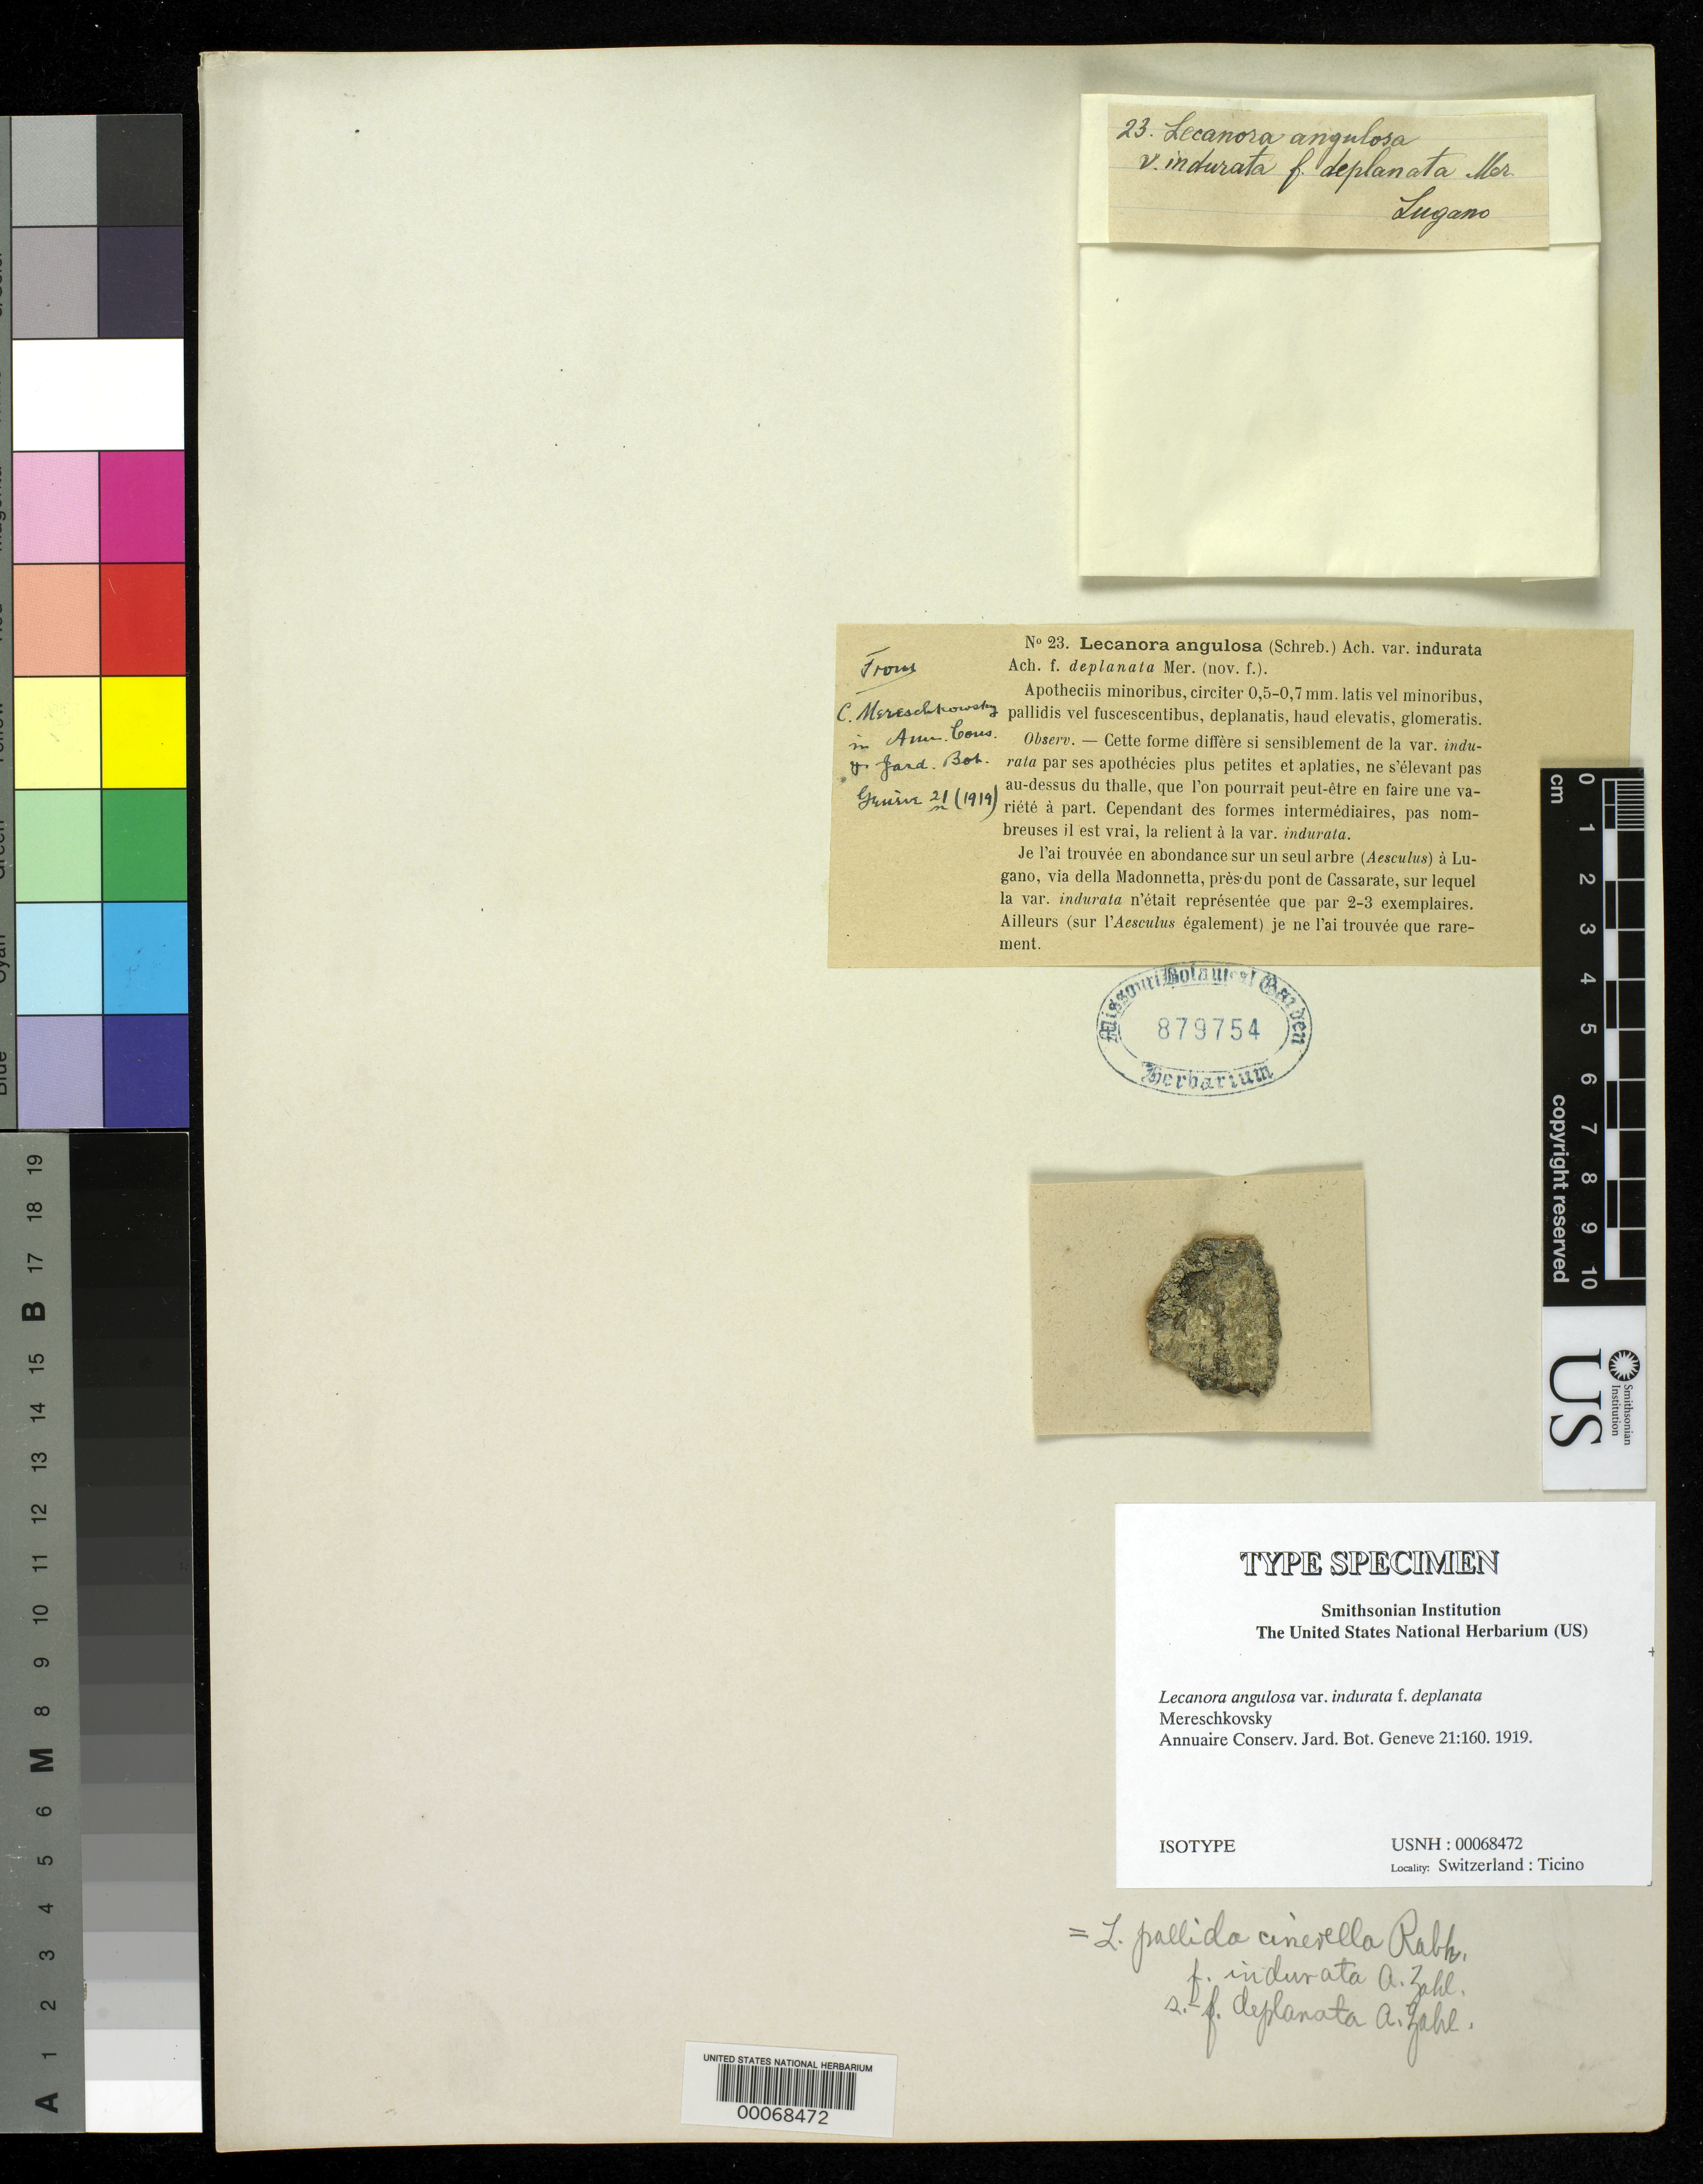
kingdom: Fungi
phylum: Ascomycota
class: Lecanoromycetes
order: Lecanorales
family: Lecanoraceae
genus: Lecanora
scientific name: Lecanora angulosa f. deplanata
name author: Mereschk.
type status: Isotype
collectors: K. S. Mereschkovsky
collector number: Mer. Exs. 23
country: Switzerland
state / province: Ticino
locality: Lugano, Via della Madonneta, pres du pont de Cassarate. [Lugano, Via della Madonneta, close to the Cassarate bridge.]